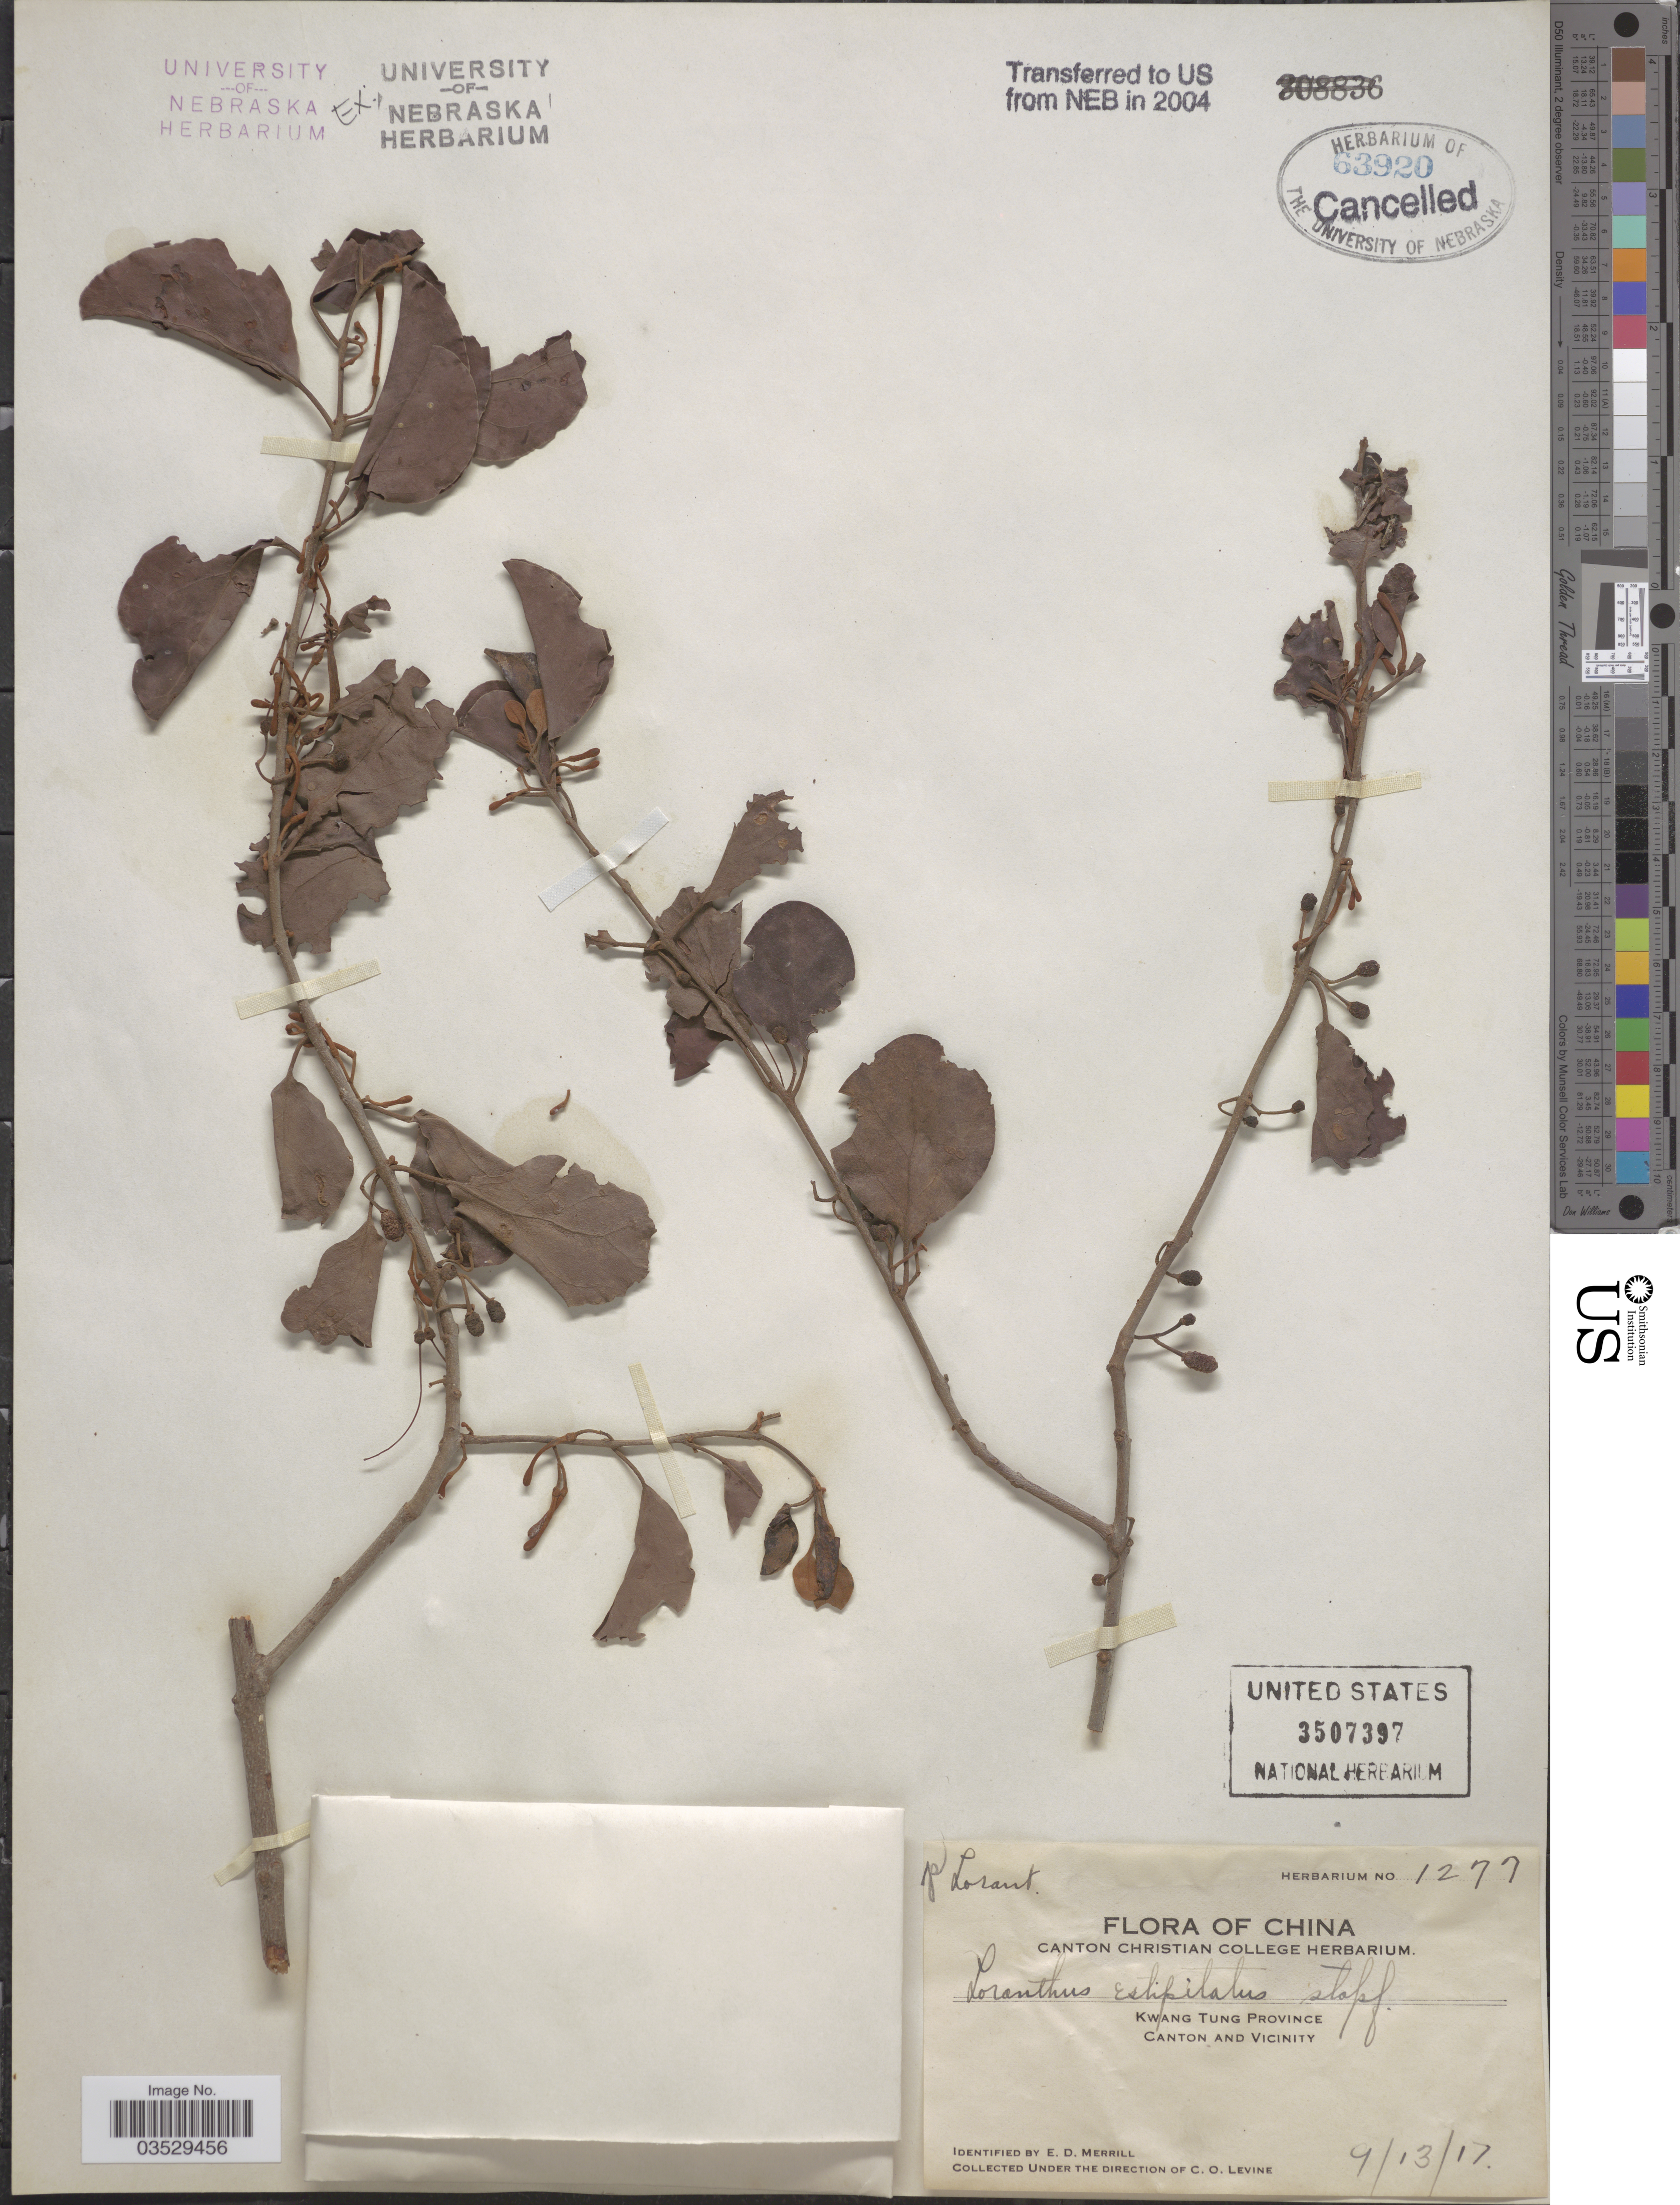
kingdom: Plantae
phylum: Tracheophyta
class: Magnoliopsida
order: Santalales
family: Loranthaceae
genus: Scurrula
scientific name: Scurrula parasitica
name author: L.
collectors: C. O. Levine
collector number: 1277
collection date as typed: Transcribed d/m/y: 13/9/17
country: China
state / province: Guangdong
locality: Kwang Tung Province. Canton and Vicinity.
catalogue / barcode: US 3507397